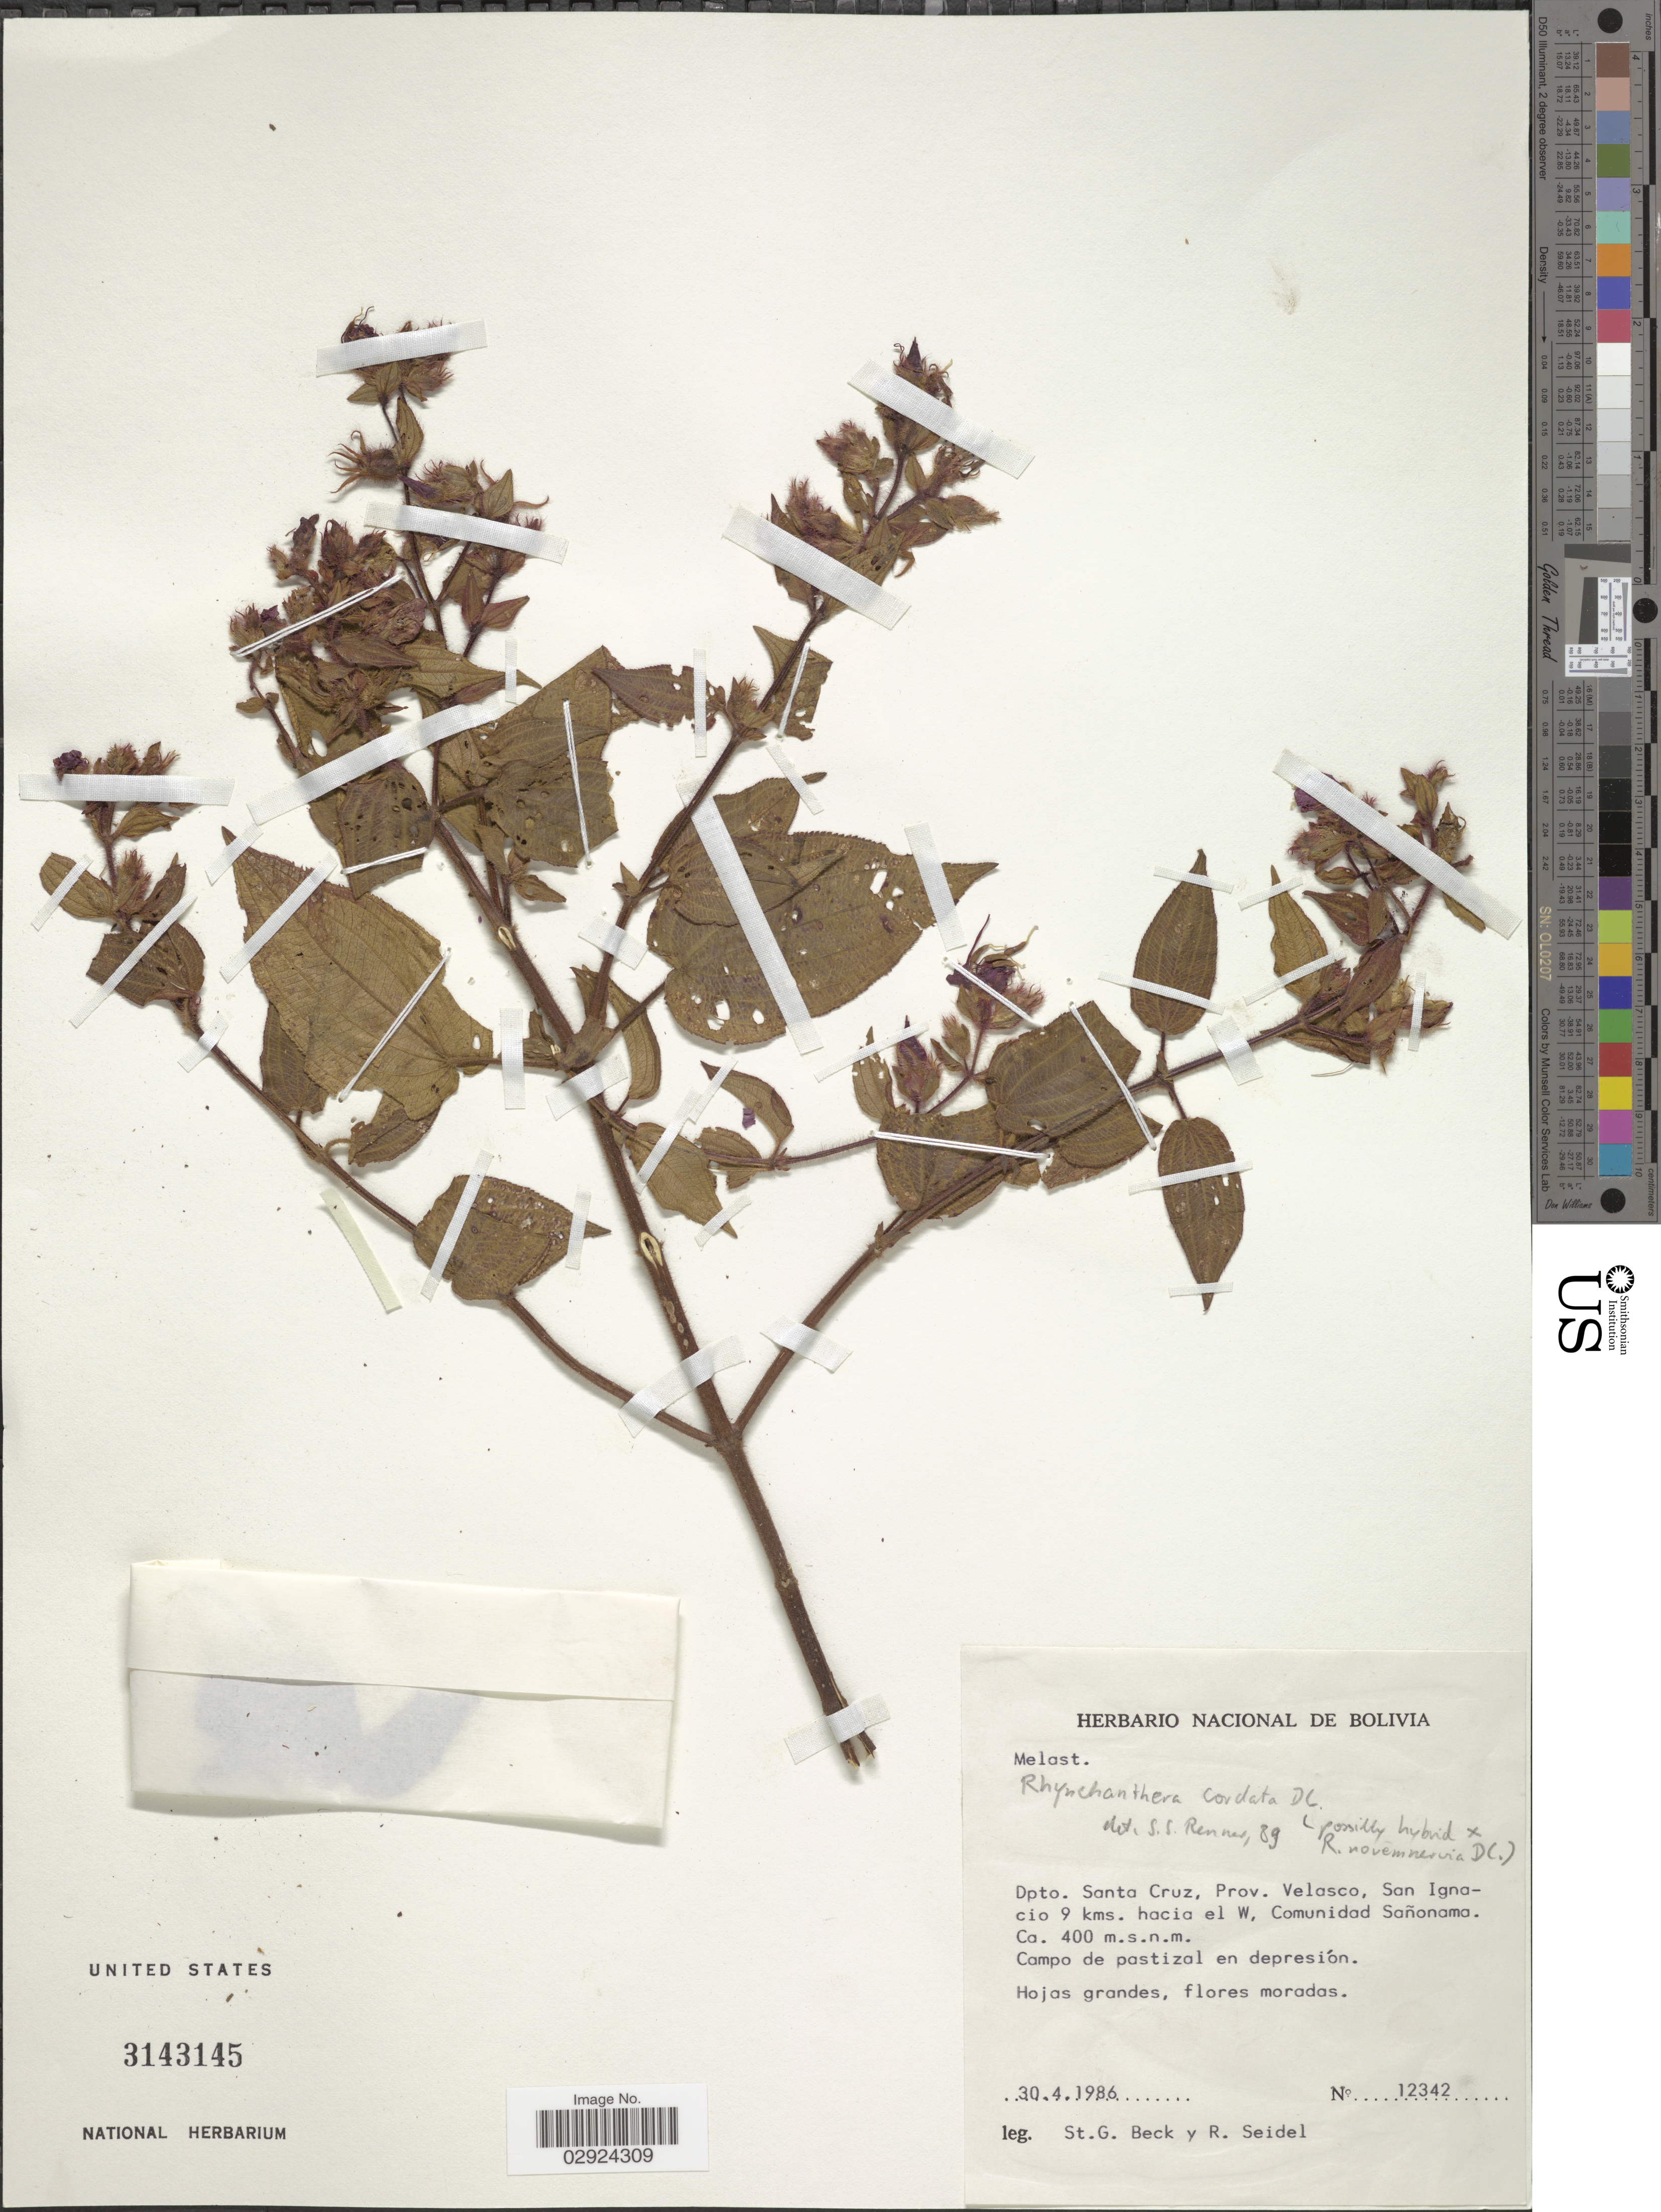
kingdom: Plantae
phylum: Tracheophyta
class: Magnoliopsida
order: Myrtales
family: Melastomataceae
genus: Rhynchanthera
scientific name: Rhynchanthera cordata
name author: DC.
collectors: S. G. Beck & R. Seidel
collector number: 12342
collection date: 1986-04-30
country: Bolivia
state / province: Santa Cruz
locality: Dpto. Santa Cruz, Prov. Velasco, San Ignacio 9 kms. hacia el W. Comunidad Sañonama.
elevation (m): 400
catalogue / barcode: US 3143145